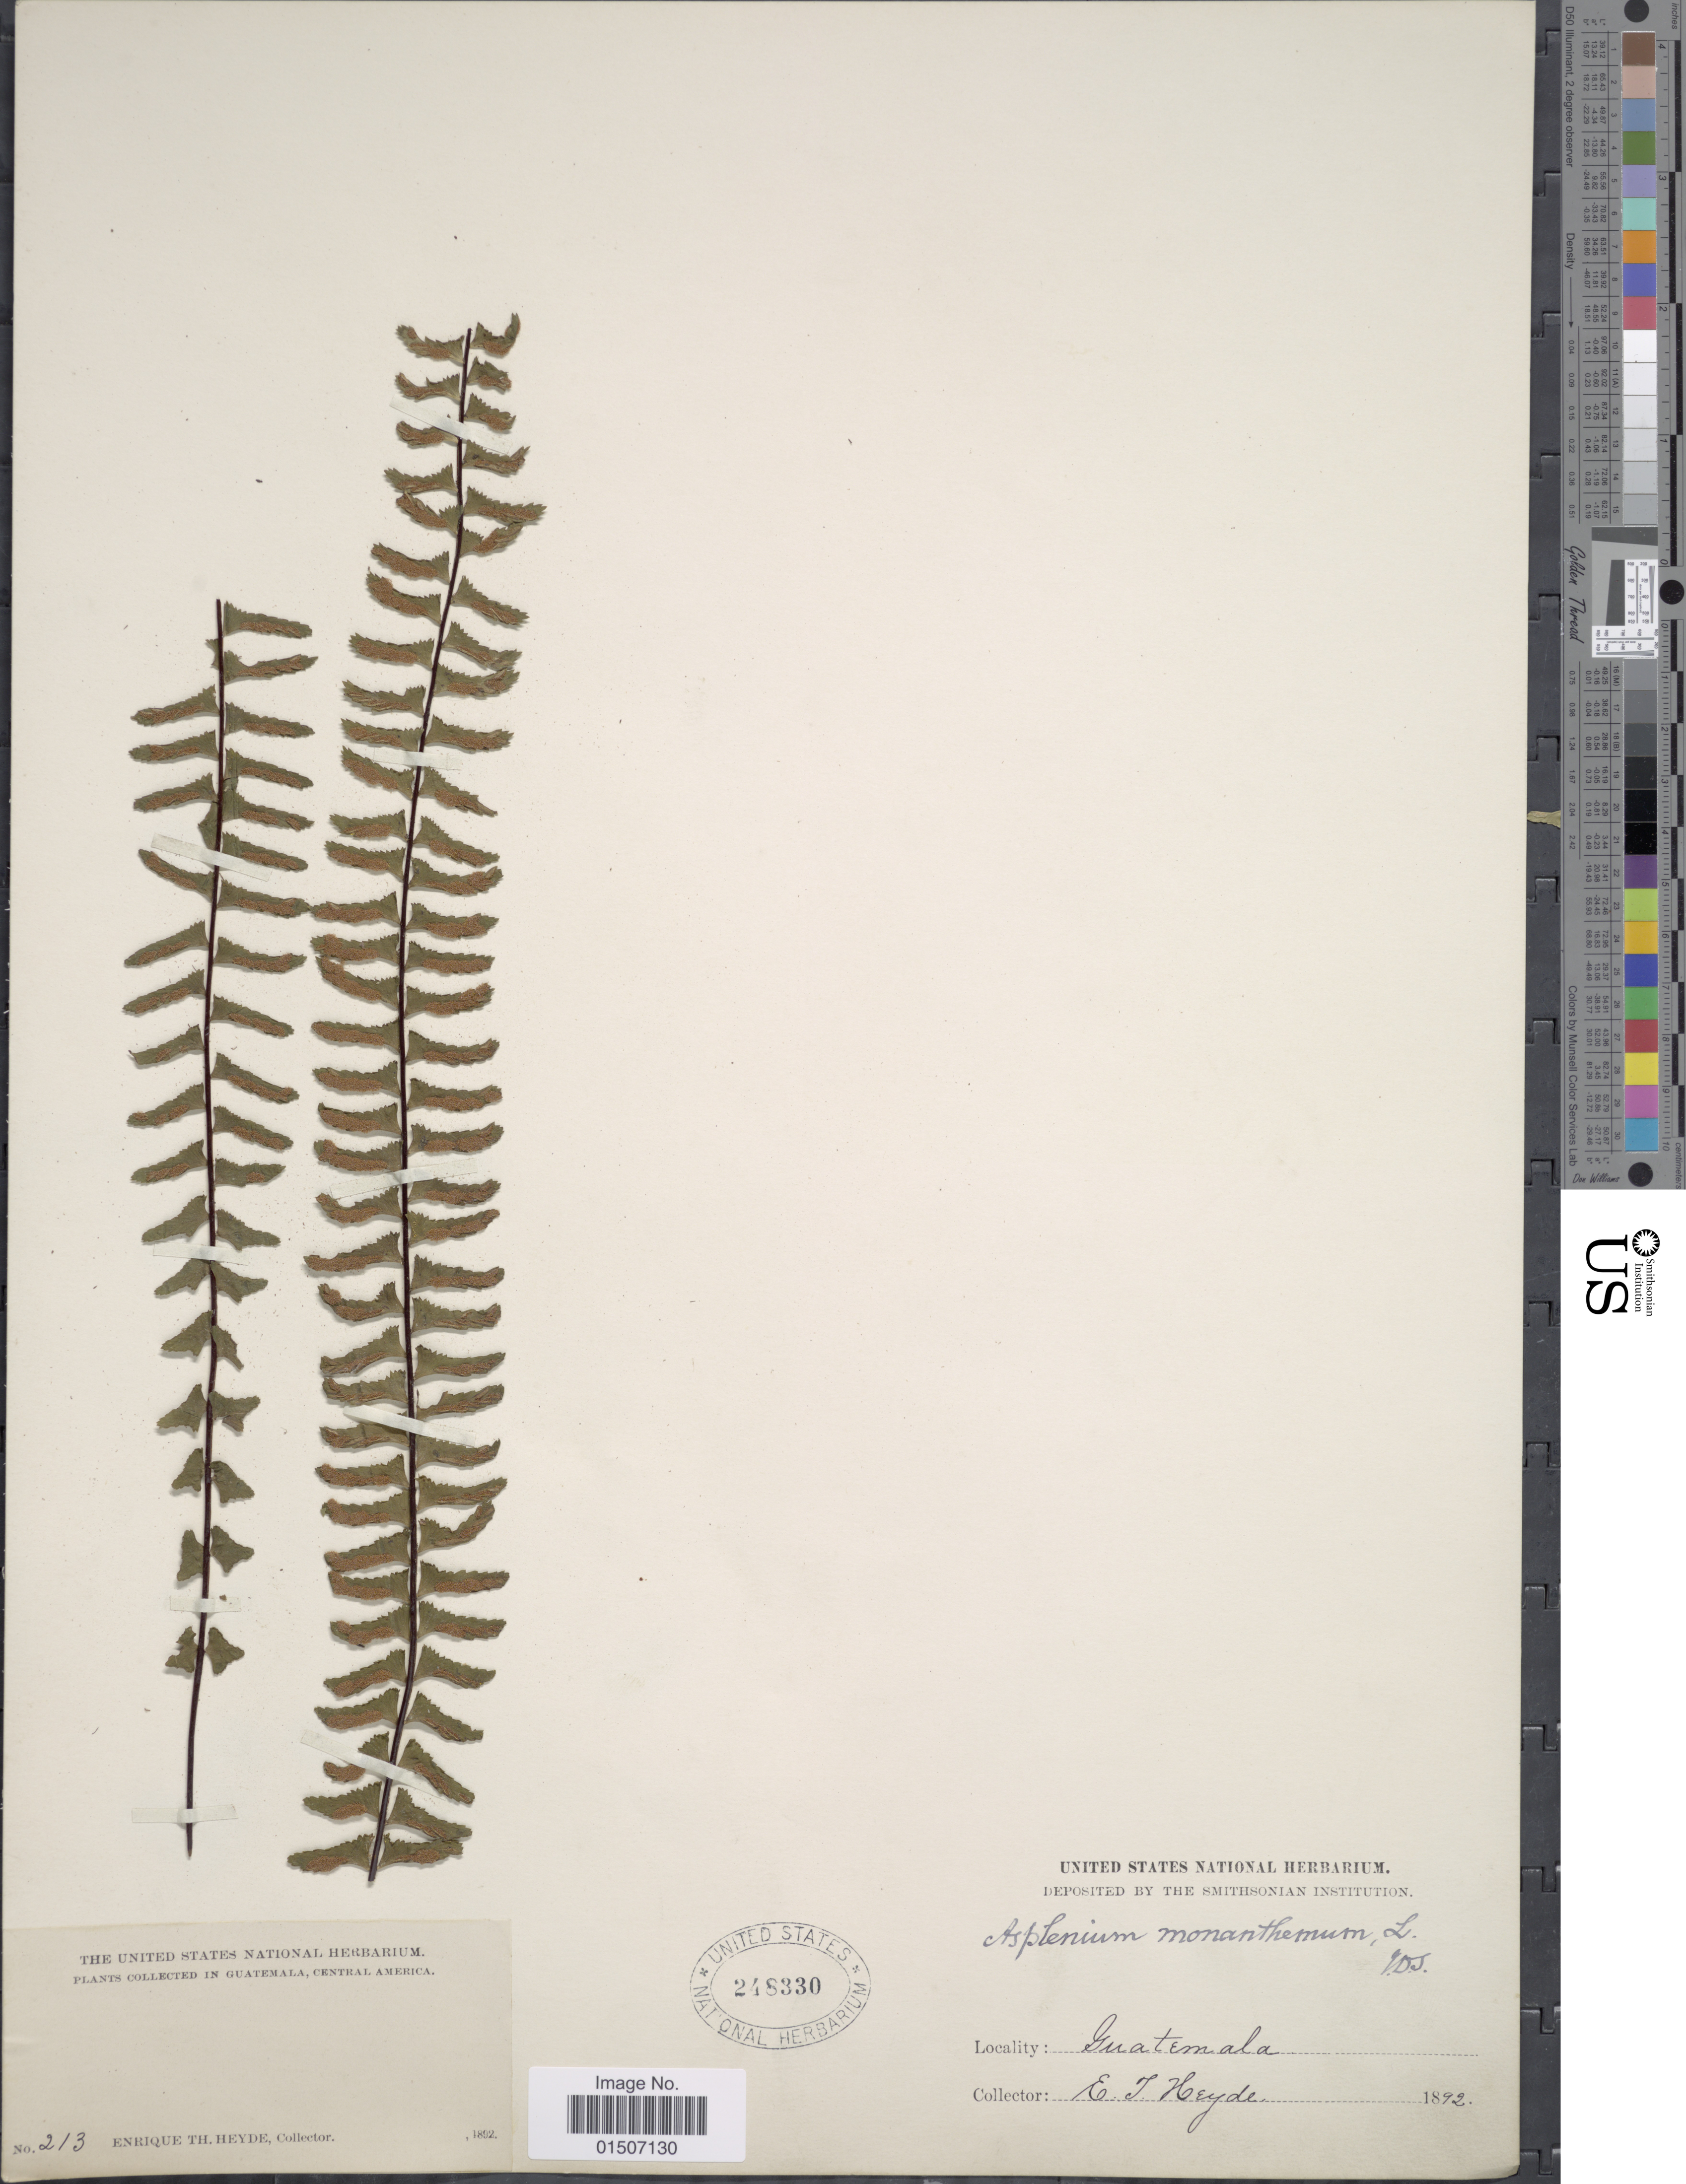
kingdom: Plantae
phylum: Tracheophyta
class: Polypodiopsida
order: Polypodiales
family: Aspleniaceae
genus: Asplenium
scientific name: Asplenium monanthes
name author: L.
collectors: E. T. Heyde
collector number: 213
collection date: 1892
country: Guatemala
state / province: Guatemala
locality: In central America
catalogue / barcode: US 248330